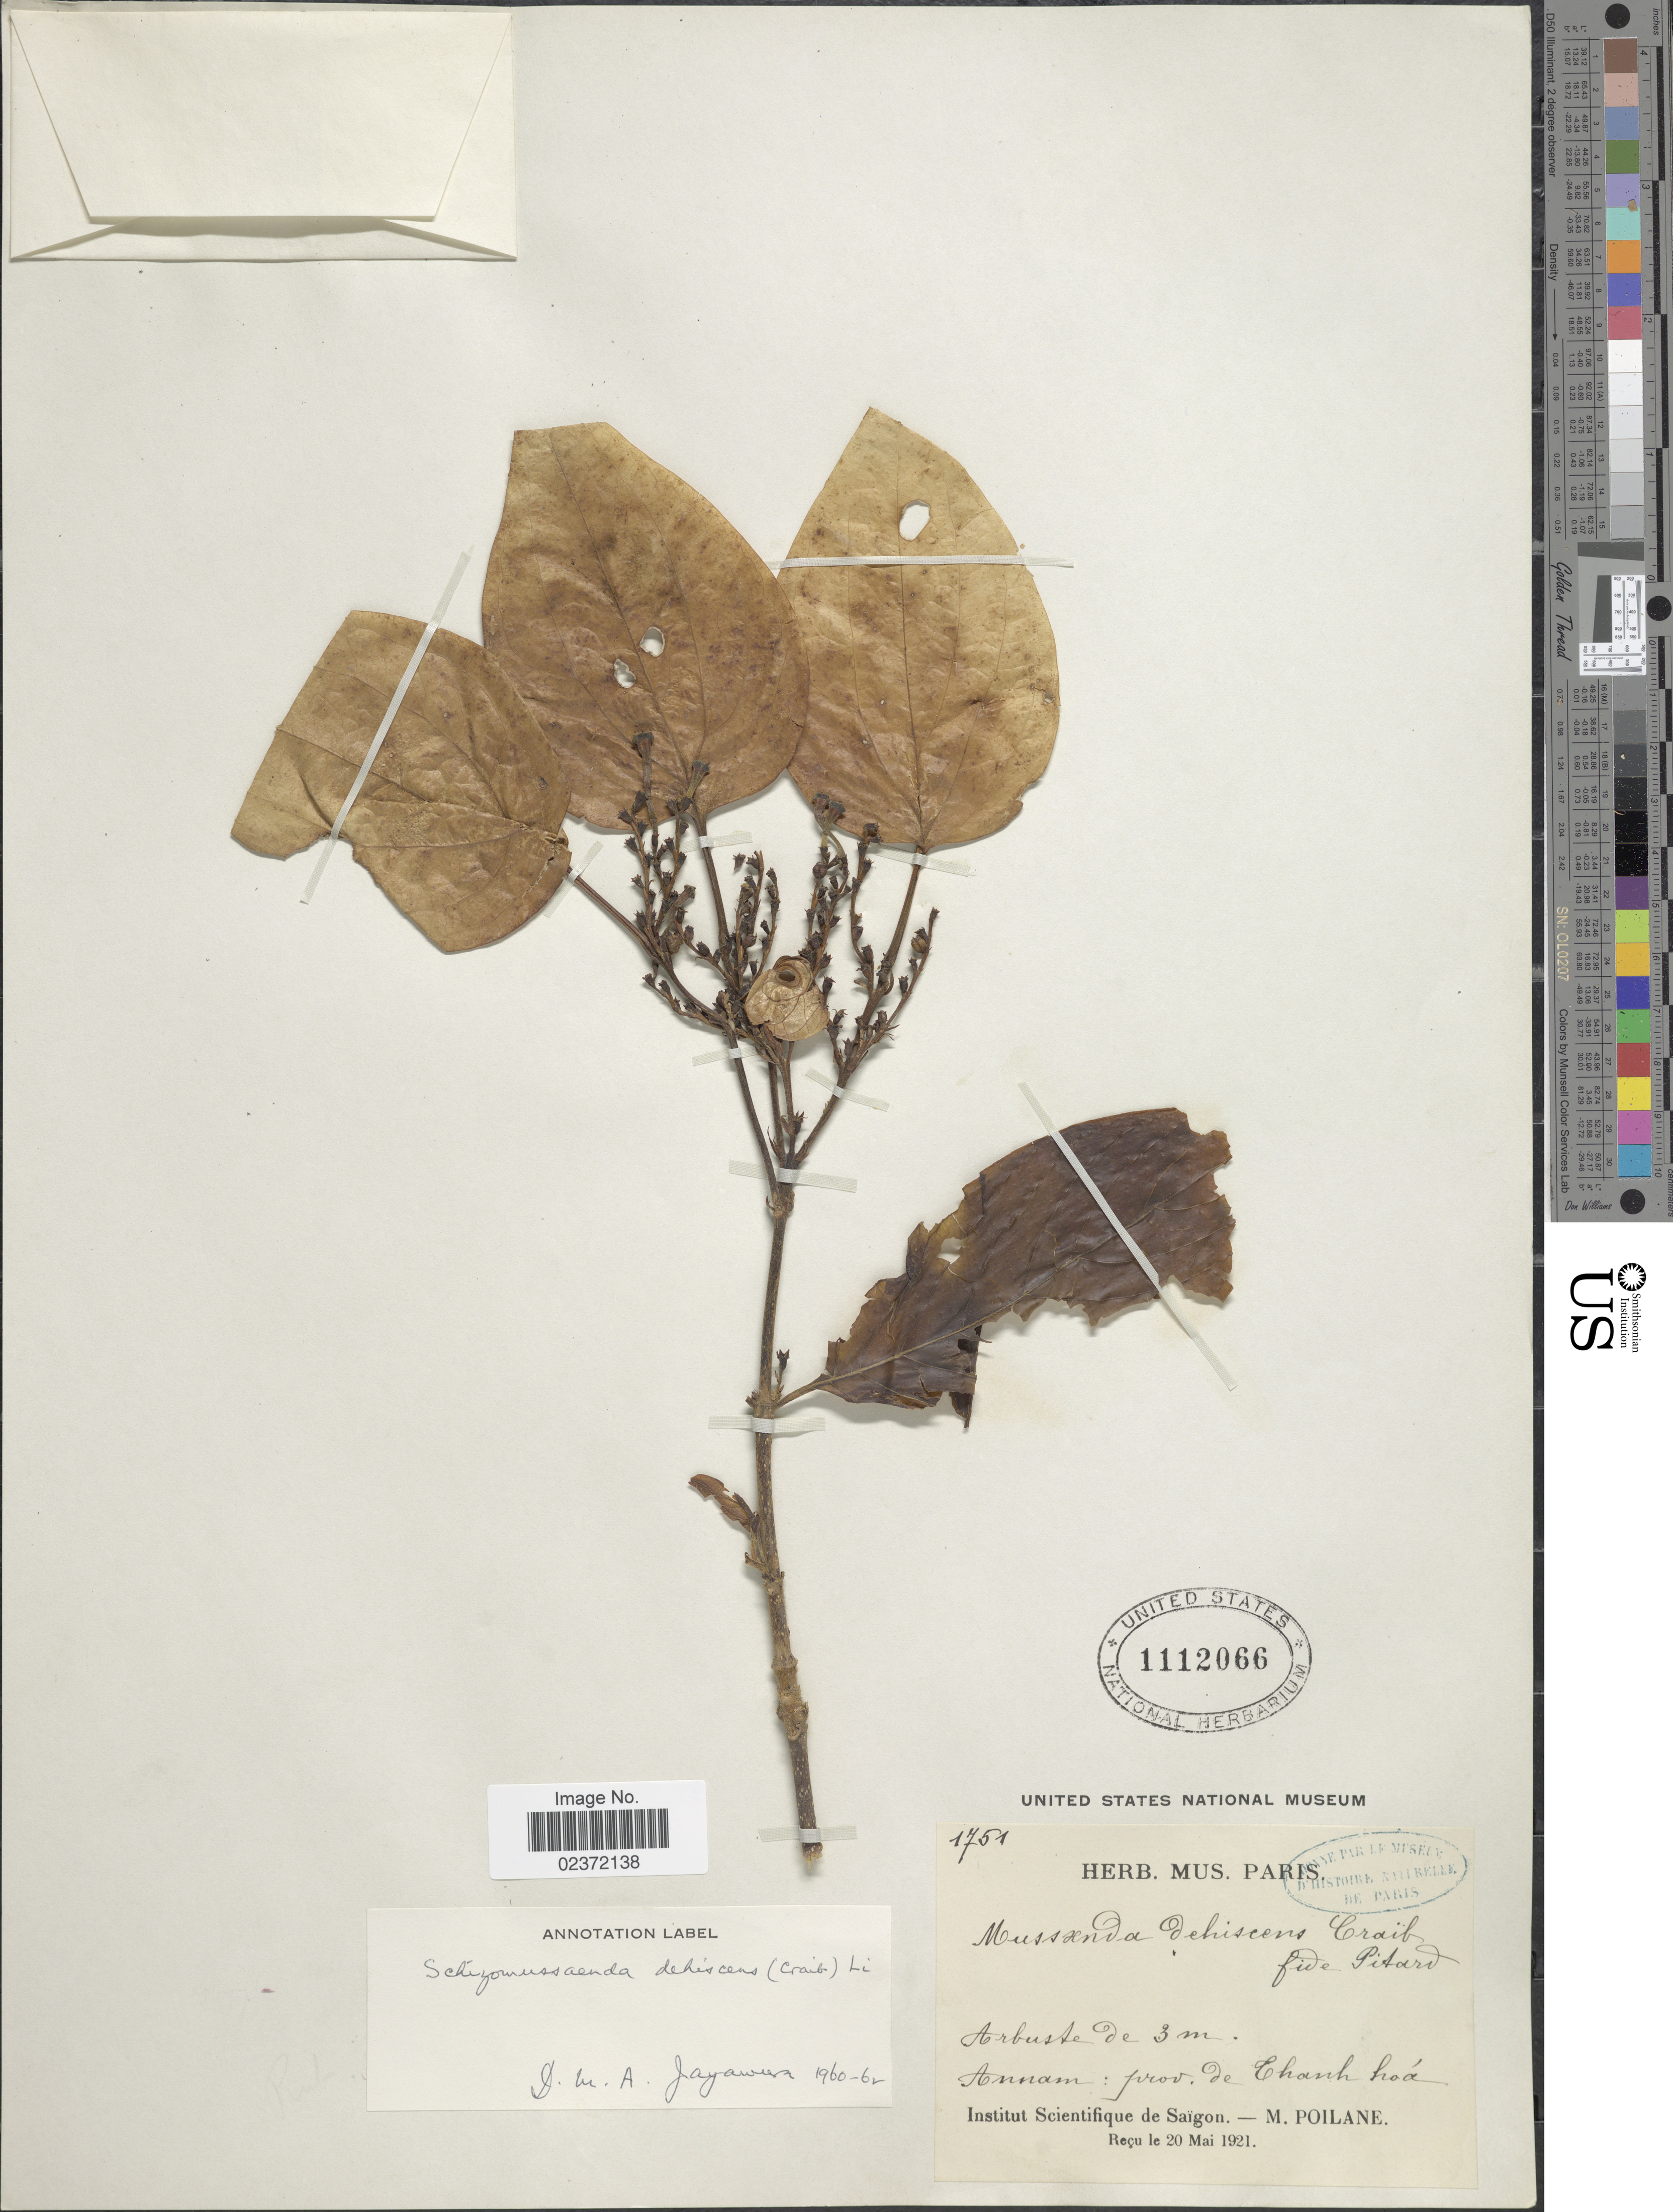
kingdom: Plantae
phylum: Tracheophyta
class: Magnoliopsida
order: Gentianales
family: Rubiaceae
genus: Schizomussaenda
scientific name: Schizomussaenda henryi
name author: (Hutch.) Deng & Zhang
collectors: M. Poilane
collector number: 1751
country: Vietnam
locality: Annam: prov. de Chanch hoa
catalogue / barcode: US 112066